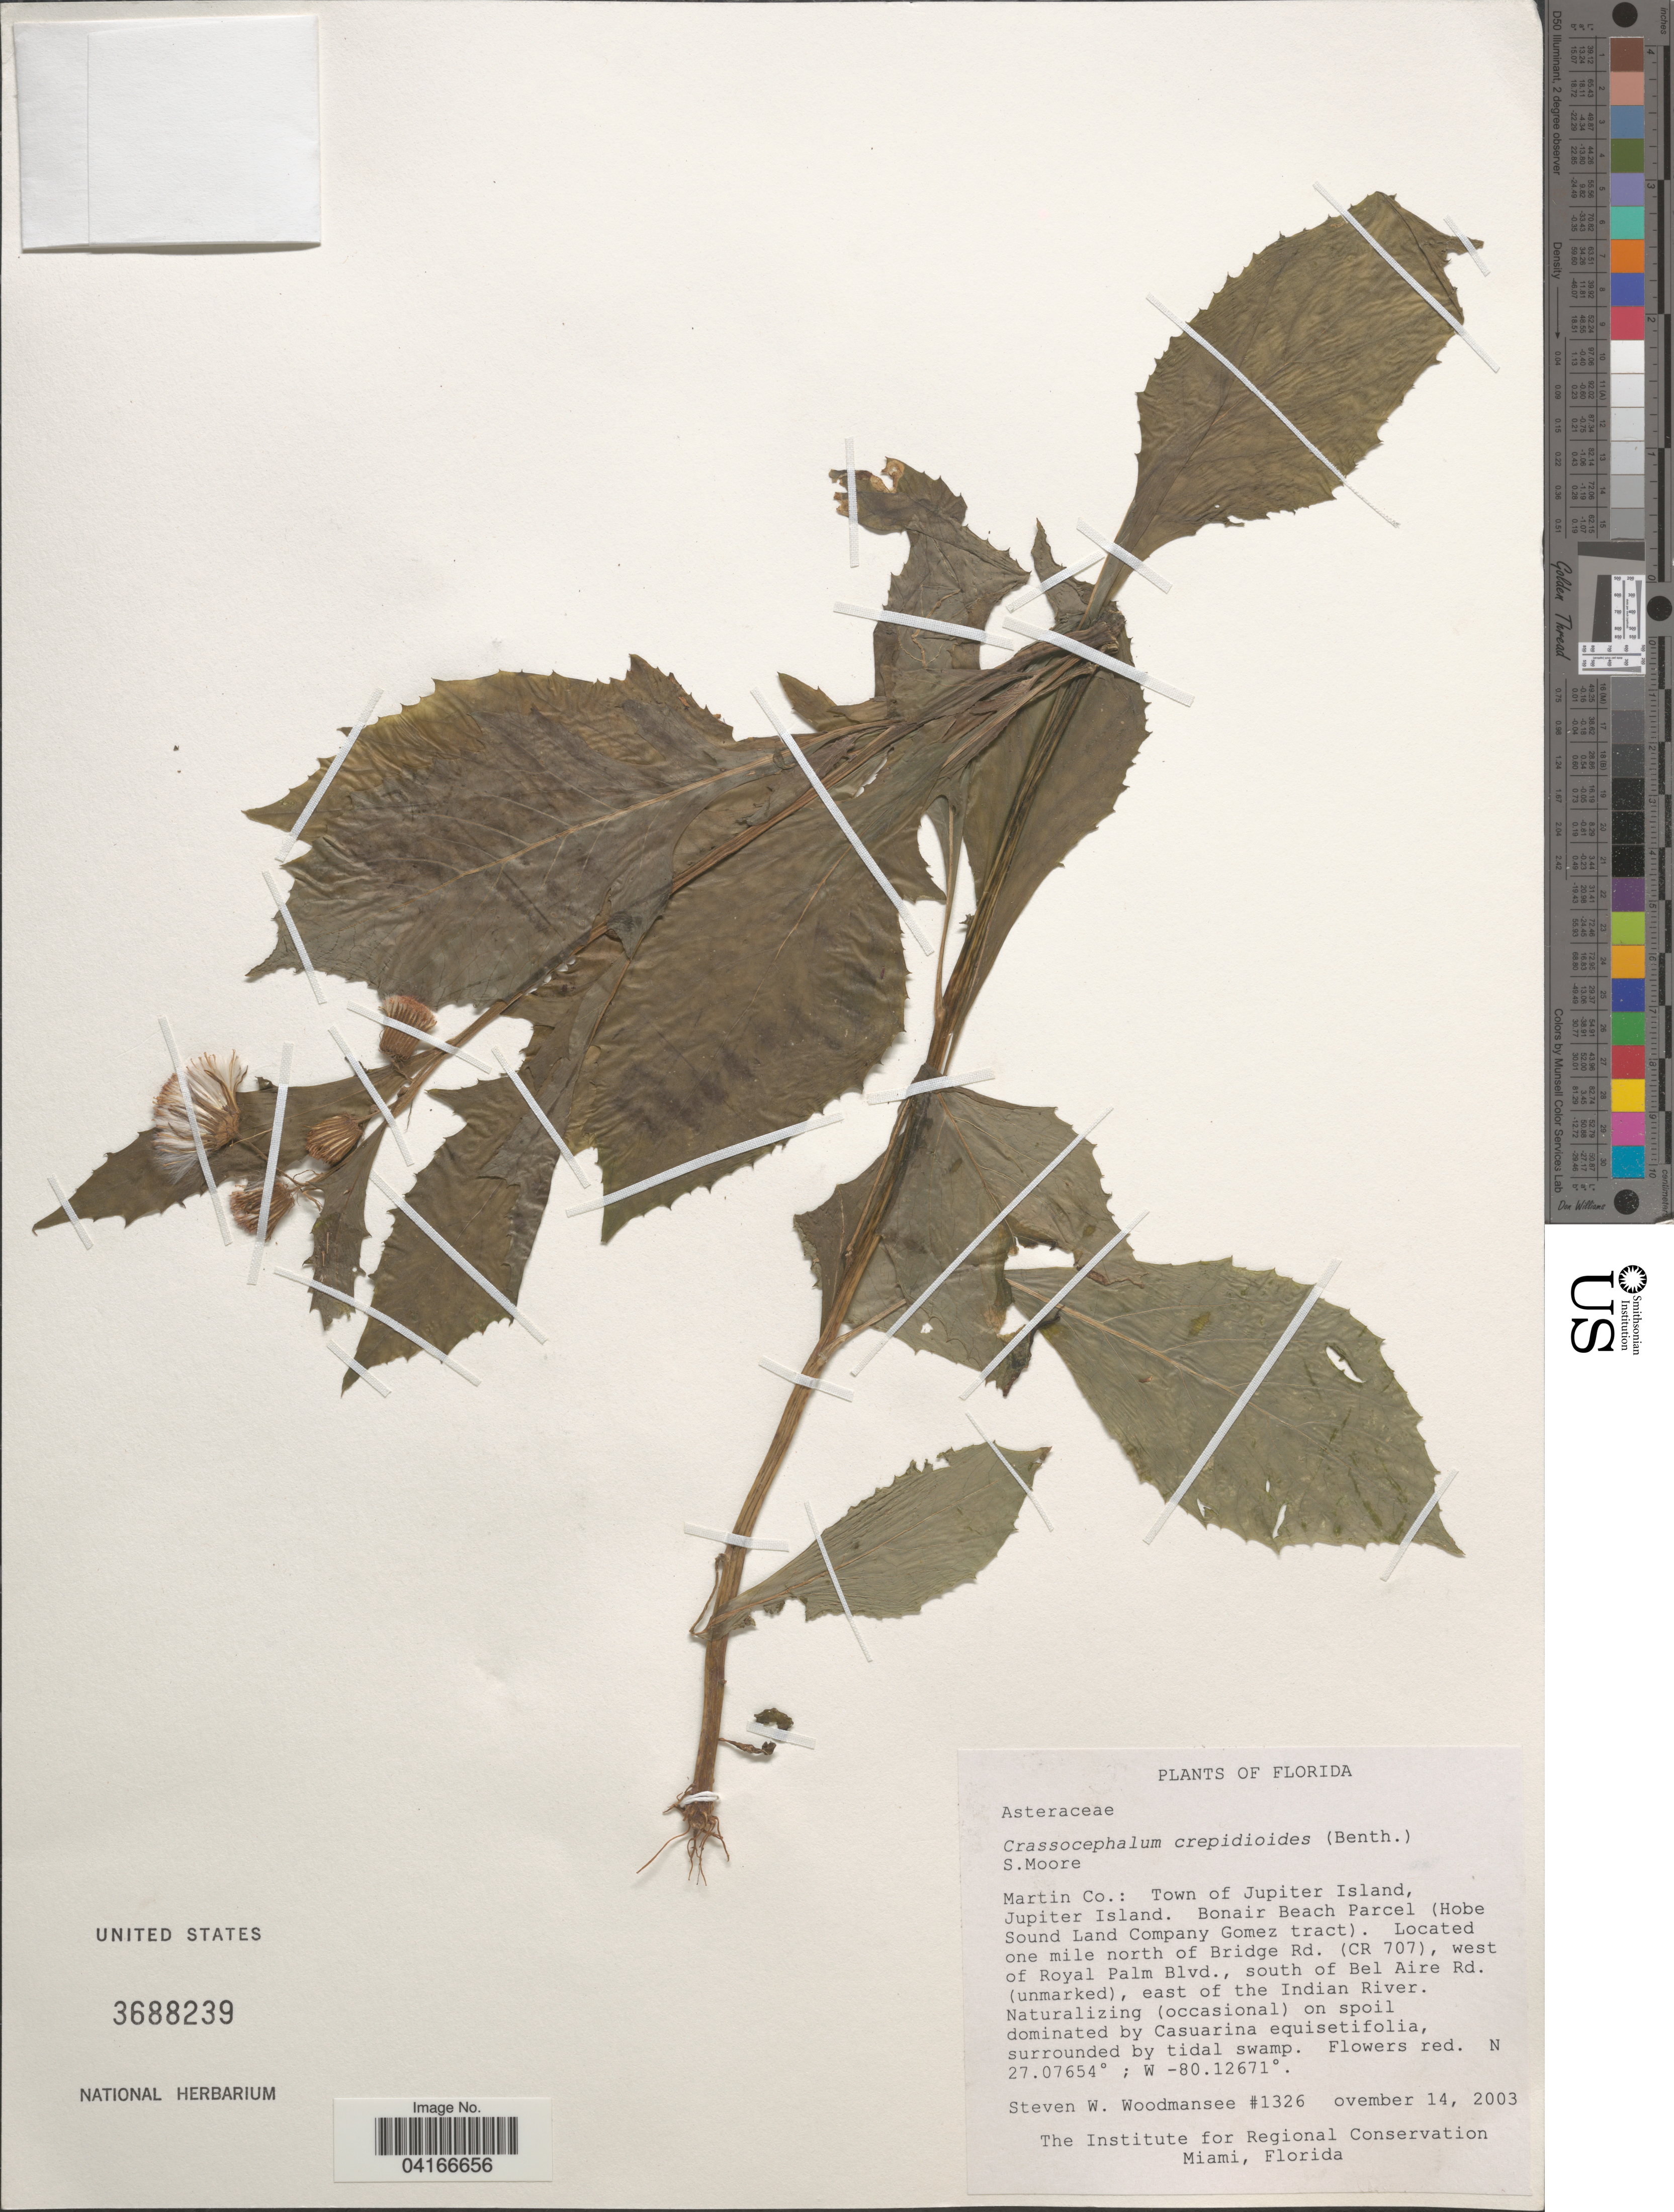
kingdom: Plantae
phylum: Tracheophyta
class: Magnoliopsida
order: Asterales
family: Asteraceae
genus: Crassocephalum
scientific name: Crassocephalum crepidioides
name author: (Benth.) S. Moore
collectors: S. Woodmansee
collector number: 1326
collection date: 2003-11-14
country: United States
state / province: Florida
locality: Martin Co.: Town of Jupiter Island, Jupiter Island. Bonair Beach Parcel (Hobe Sound Land Company Gomez tract). Located one mile north of Bridge Rd. (CR 707), west of Royal Palm Blvd., south of Bel Aire Rd. (unmarked), east of the Indian River.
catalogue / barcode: US 3688239